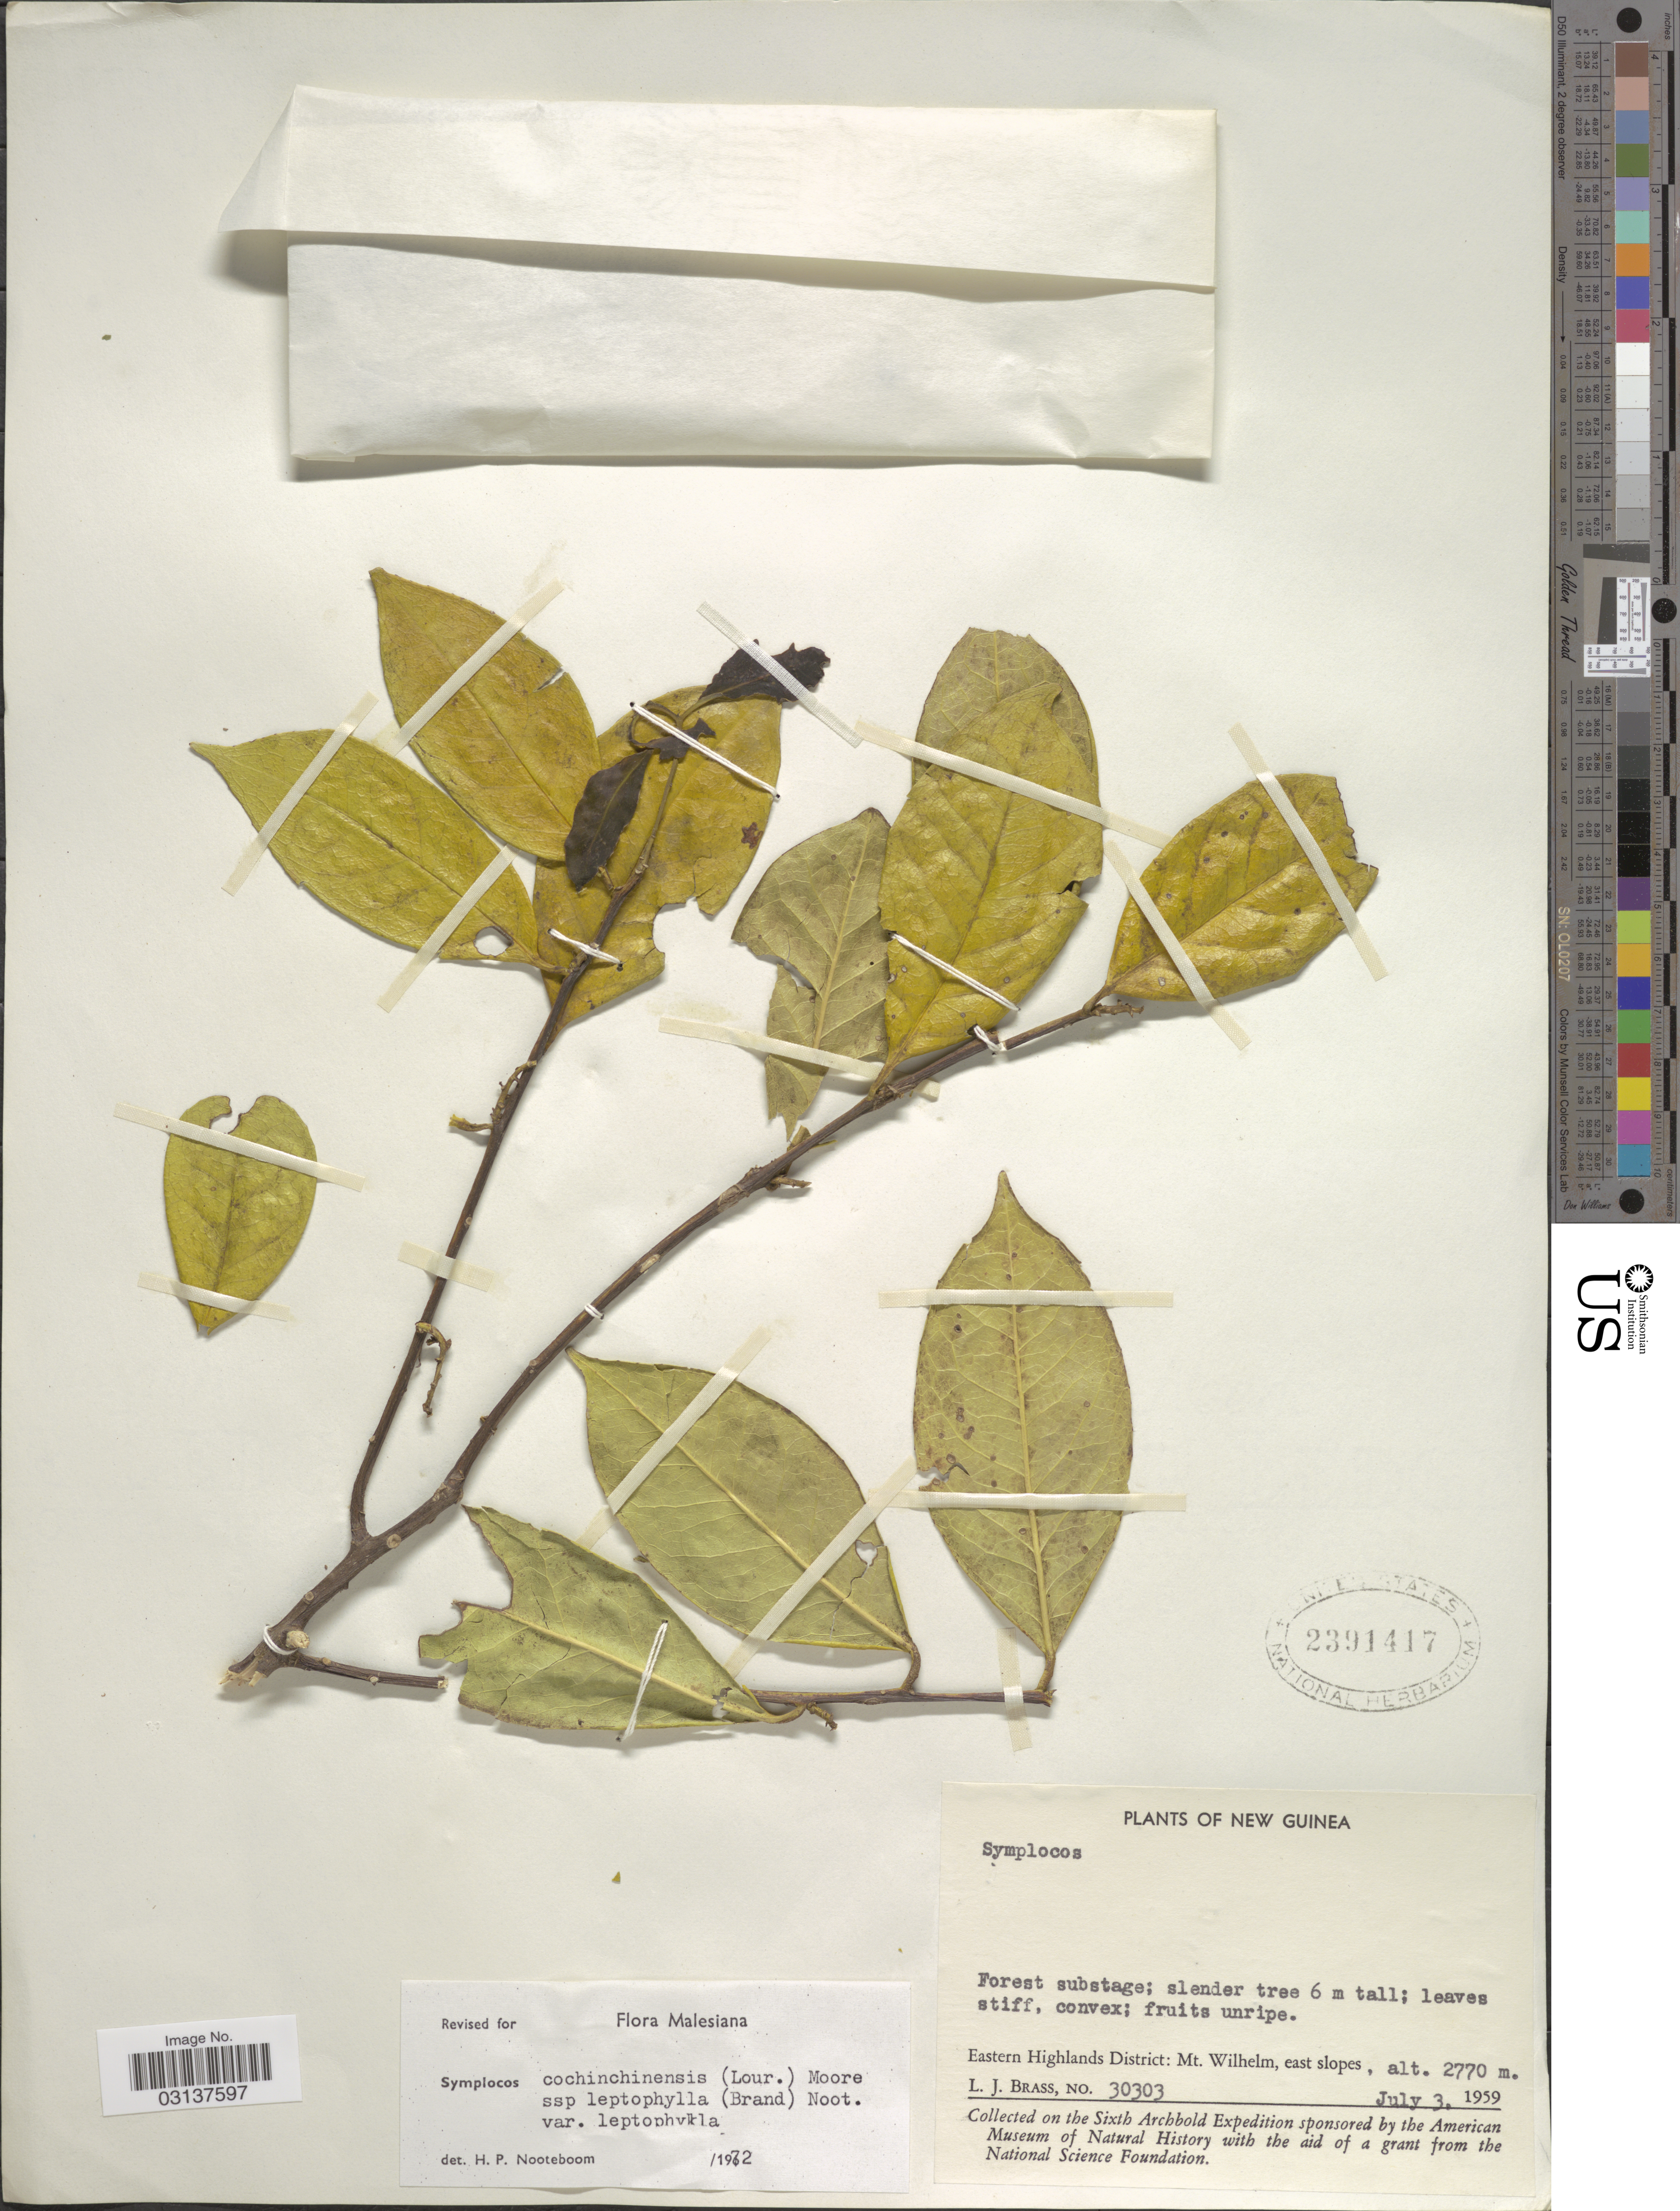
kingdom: Plantae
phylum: Tracheophyta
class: Magnoliopsida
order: Ericales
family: Symplocaceae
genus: Symplocos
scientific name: Symplocos cochinchinensis var. leptophylla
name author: (Brand) Noot.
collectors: L. J. Brass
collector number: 30303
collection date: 1959-07-03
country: Papua New Guinea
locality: New Guinea, Eastern Highlands District: Mt. Wilhelm, east slopes.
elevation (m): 2770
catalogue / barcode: US 2391417